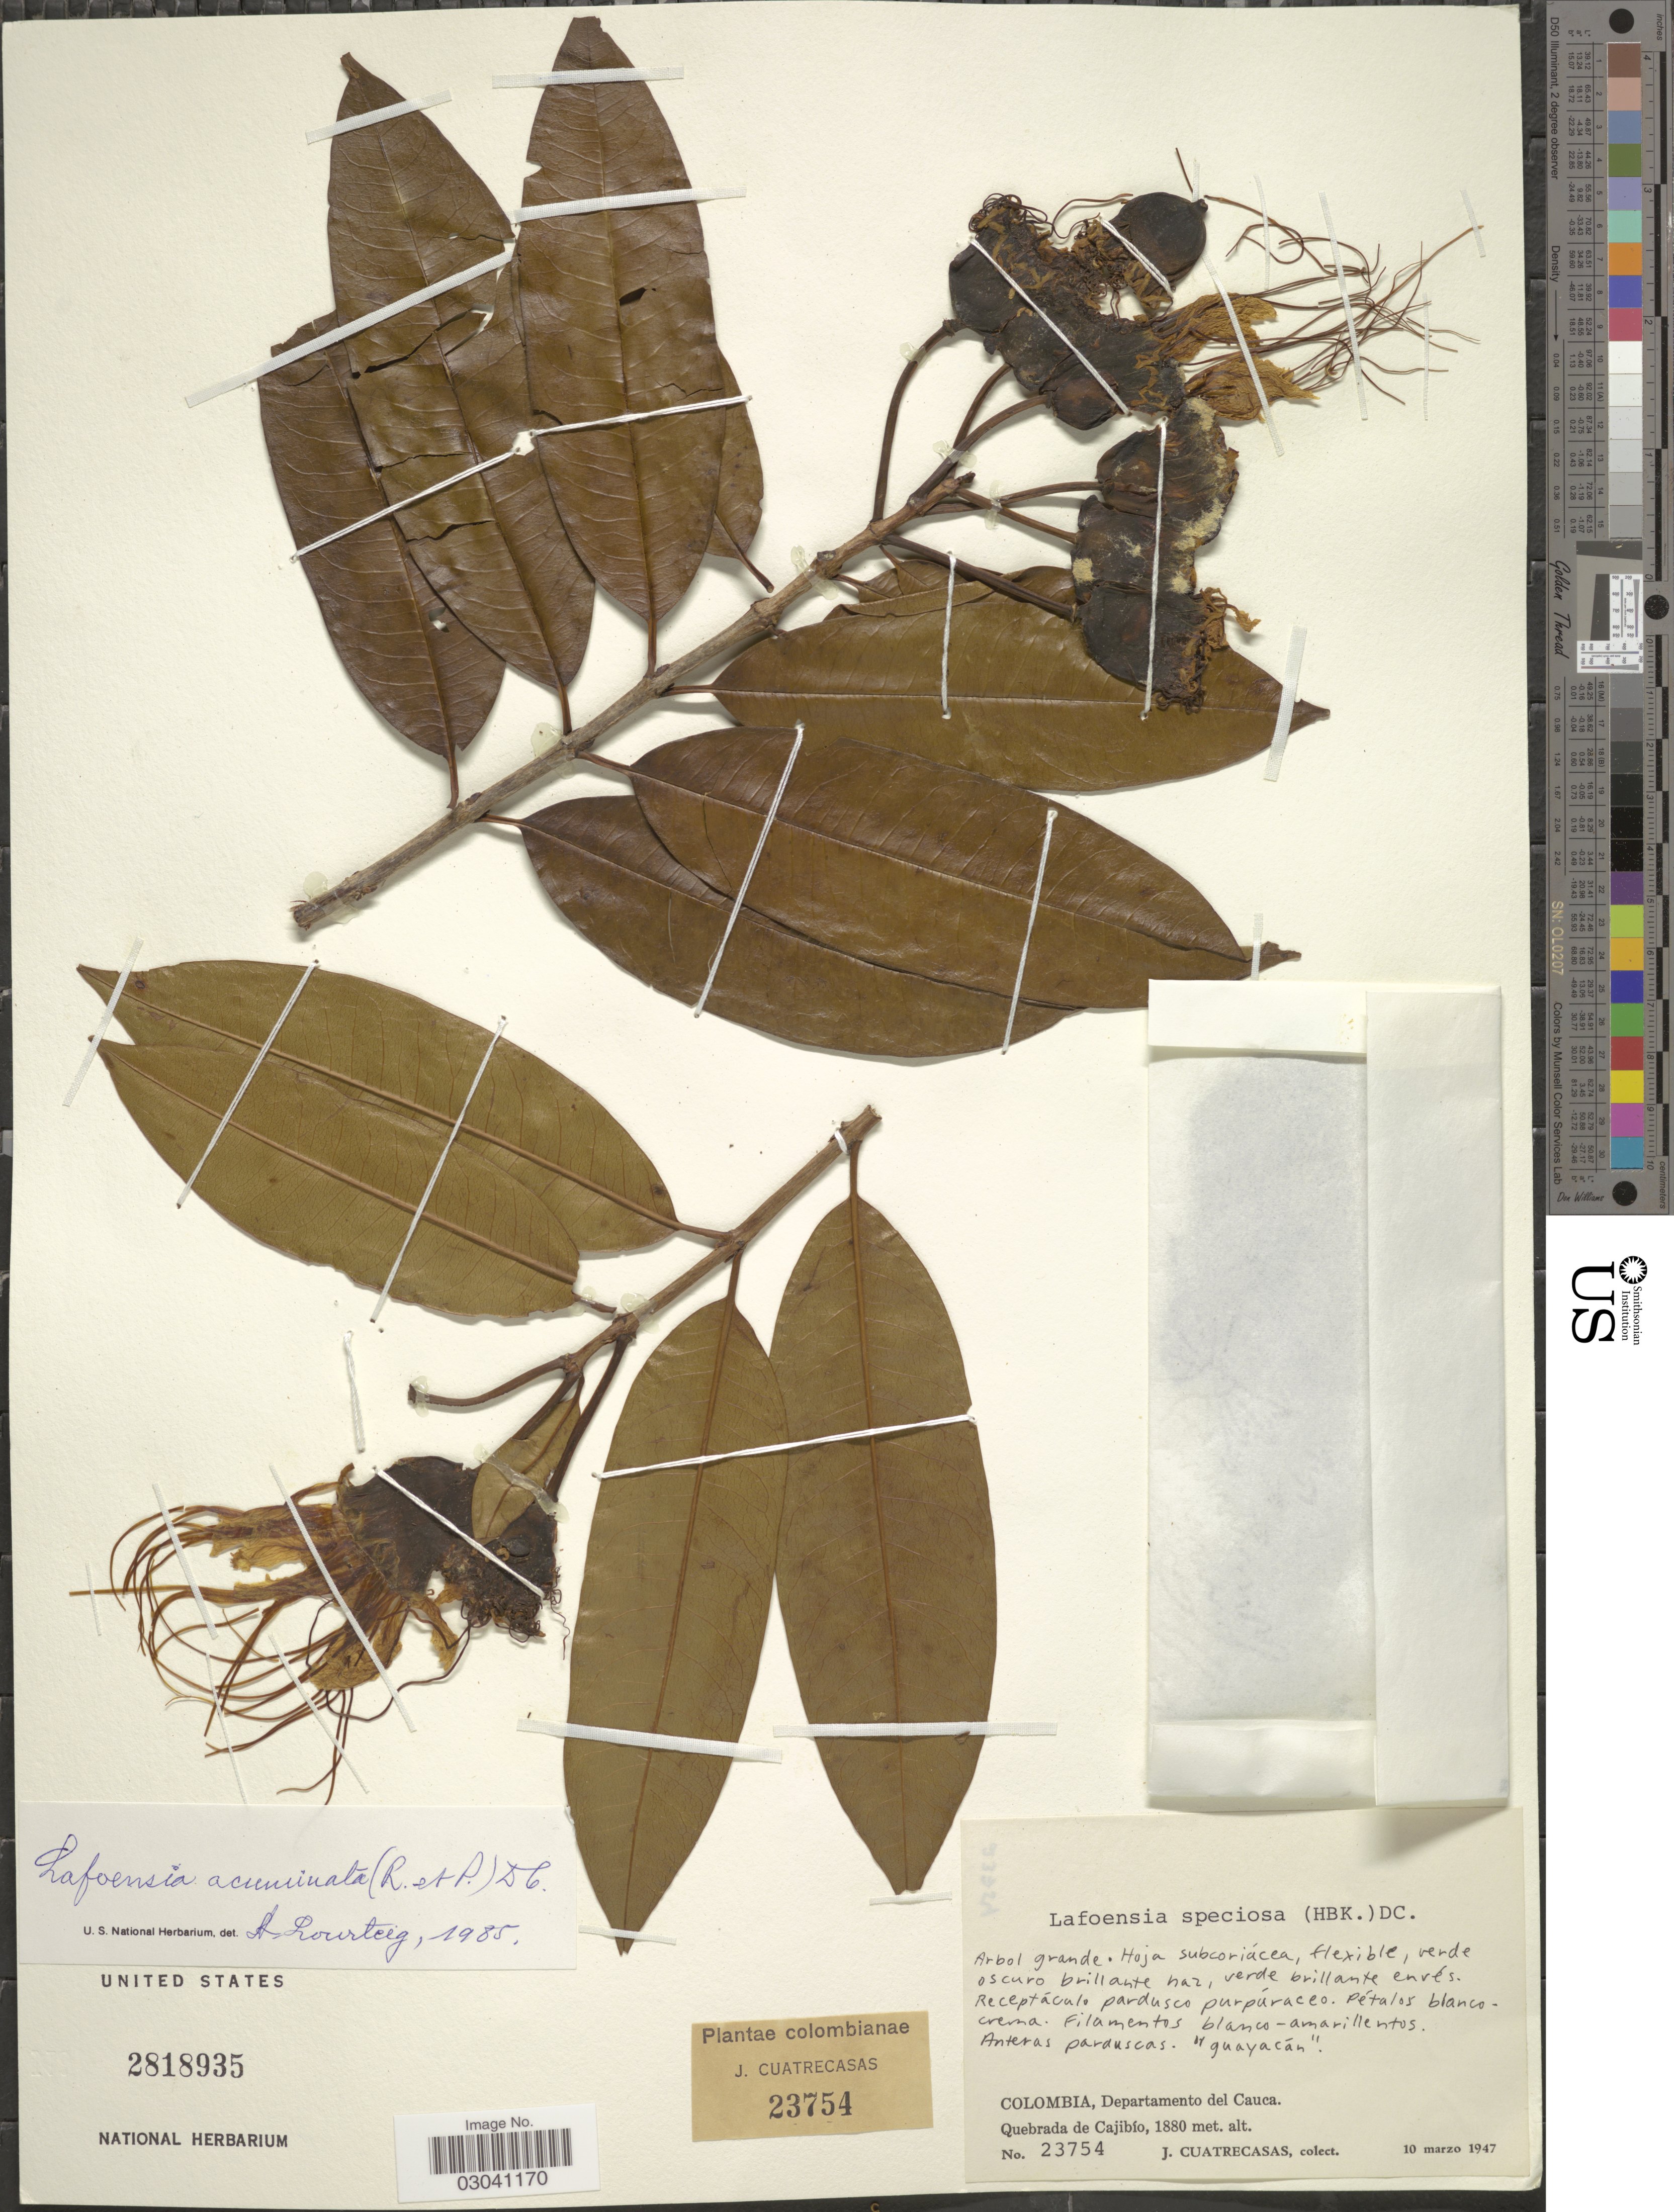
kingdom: Plantae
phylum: Tracheophyta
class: Magnoliopsida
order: Myrtales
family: Lythraceae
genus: Lafoensia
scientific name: Lafoensia acuminata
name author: (Ruiz & Pav.) DC.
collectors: J. Cuatrecasas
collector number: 23754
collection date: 1947-03-10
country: Colombia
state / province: Cauca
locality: Departamento del Cauca. Quebrada de Cajibío.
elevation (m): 1880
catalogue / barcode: US 2818935